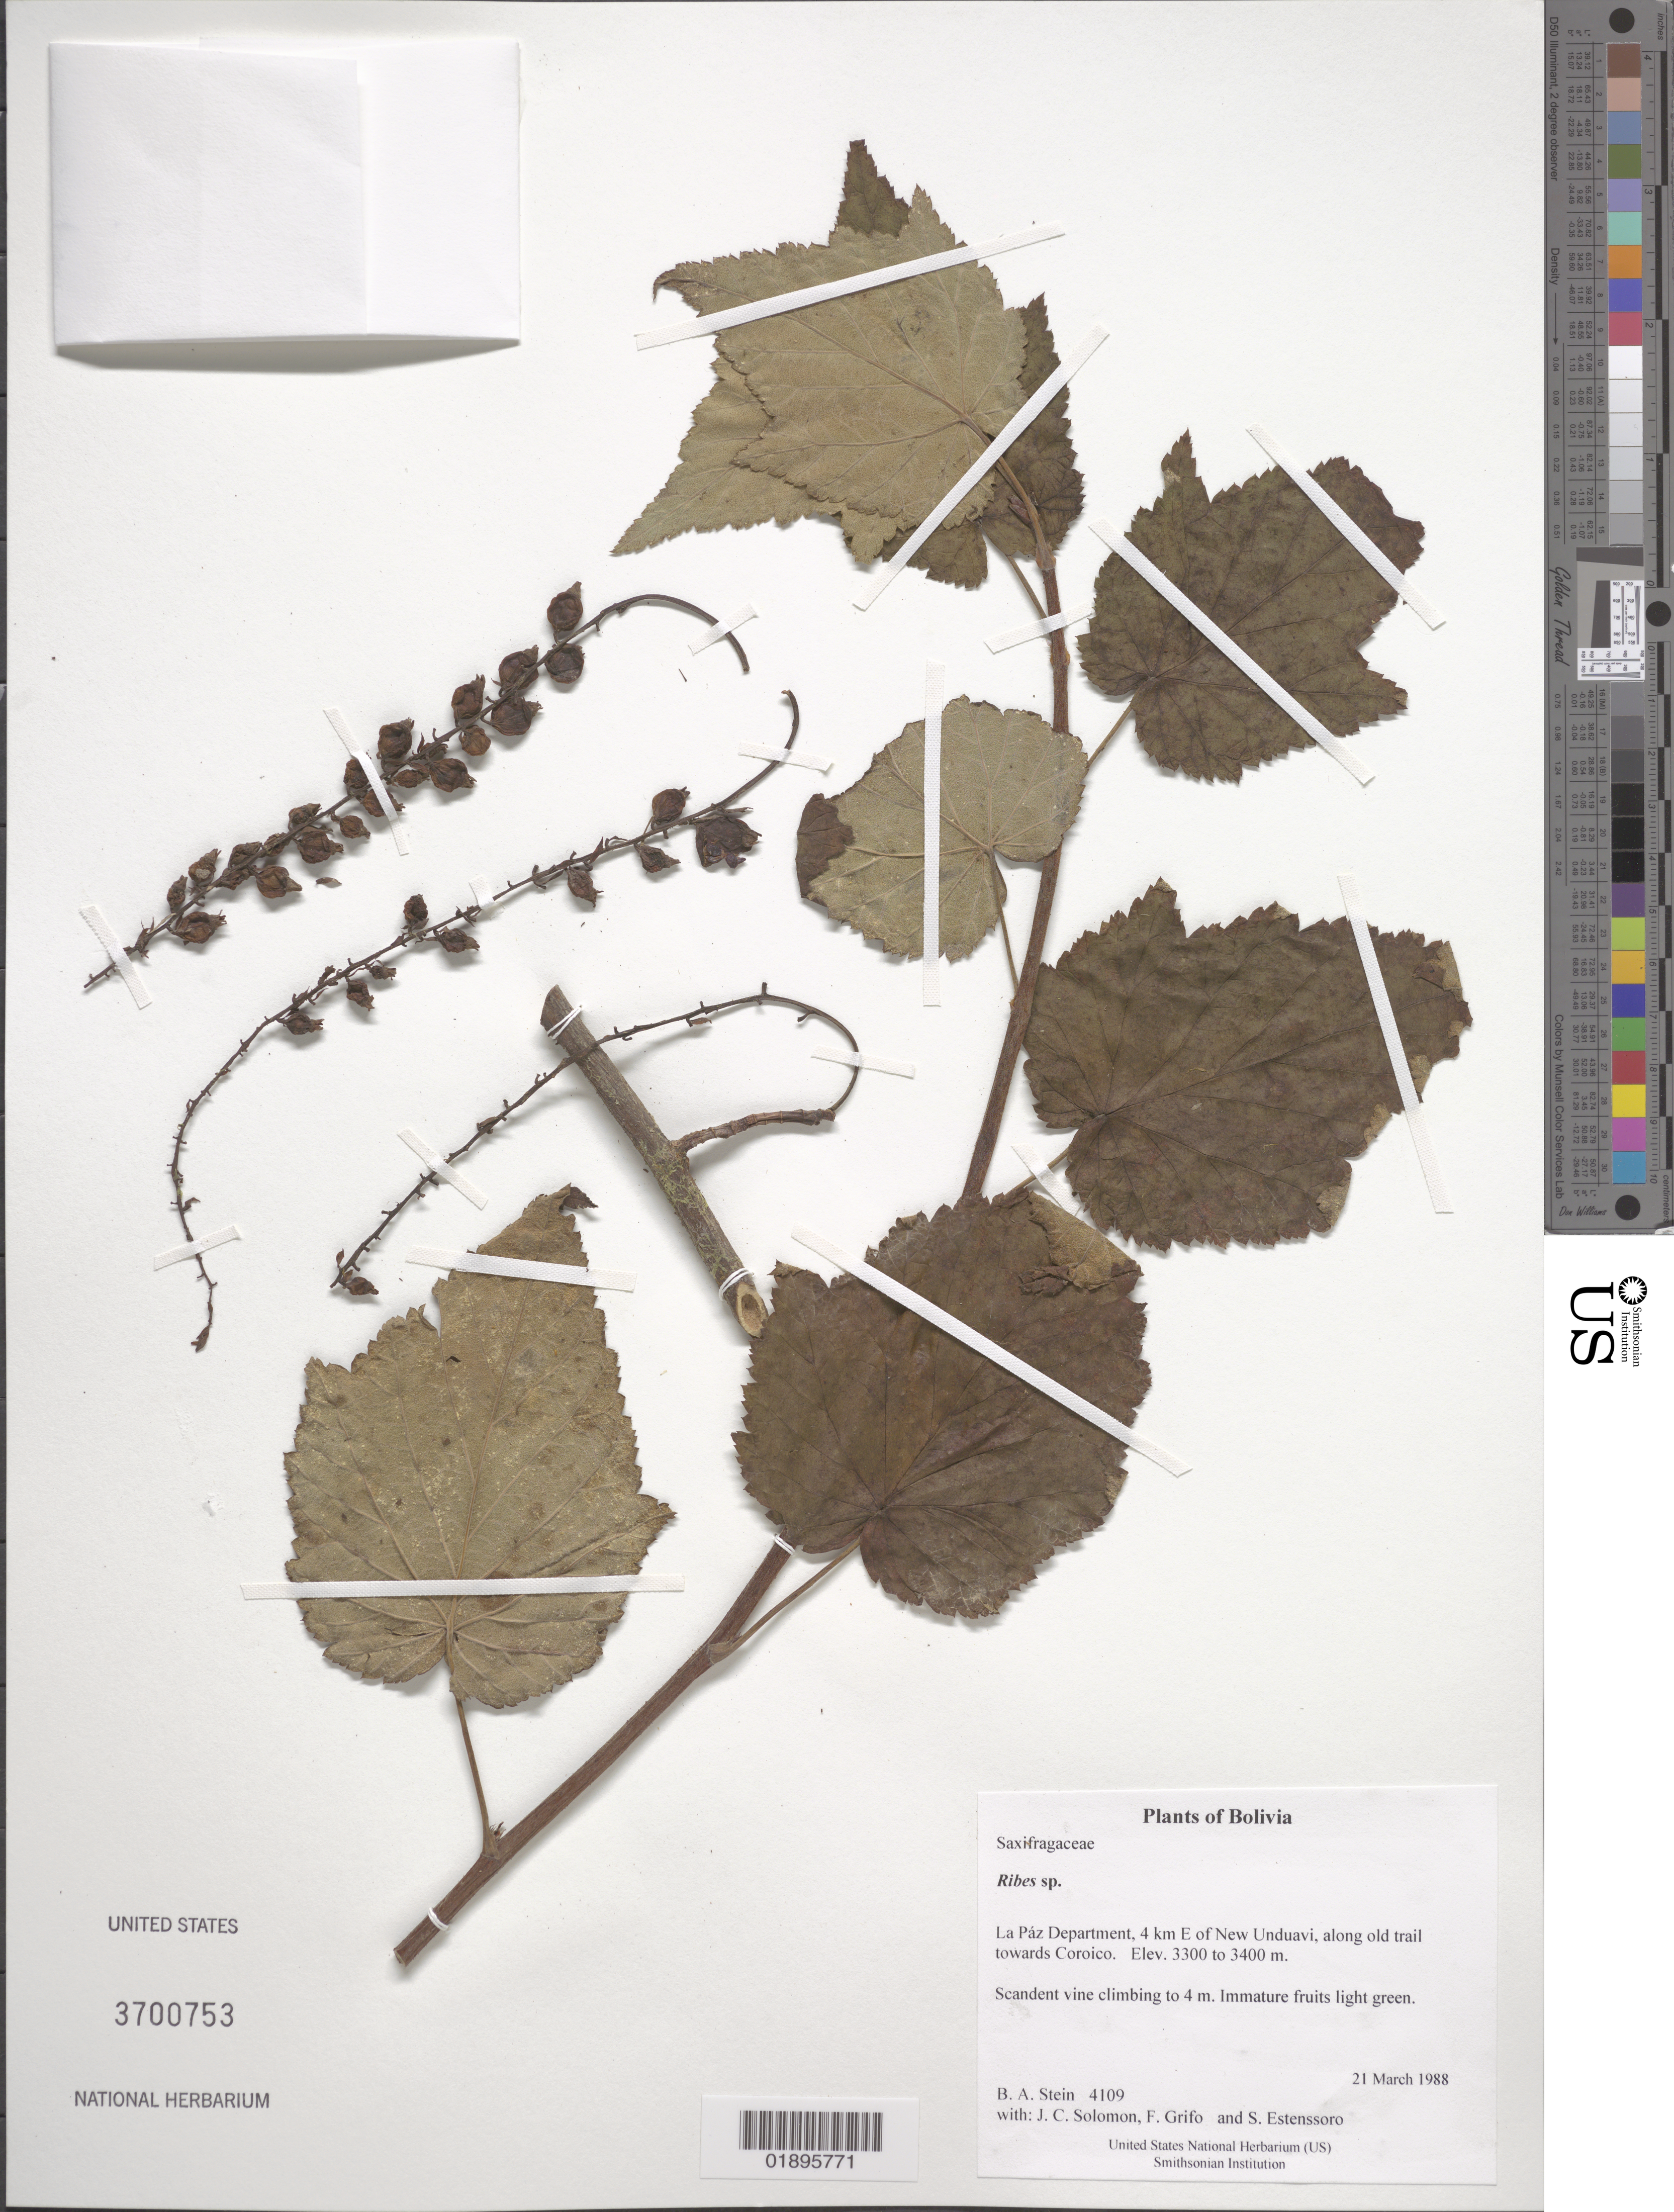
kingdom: Plantae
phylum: Tracheophyta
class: Magnoliopsida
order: Saxifragales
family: Grossulariaceae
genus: Ribes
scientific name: Ribes sp.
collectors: B. A. Stein, J. C. Solomon, F. Grifo & S. Estenssoro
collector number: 4109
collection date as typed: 21 March 1988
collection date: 1988-03-21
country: Bolivia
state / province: La Páz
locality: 4 km E of New Unduavi, along old trail towards Coroico.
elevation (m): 3300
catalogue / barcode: US 3700753